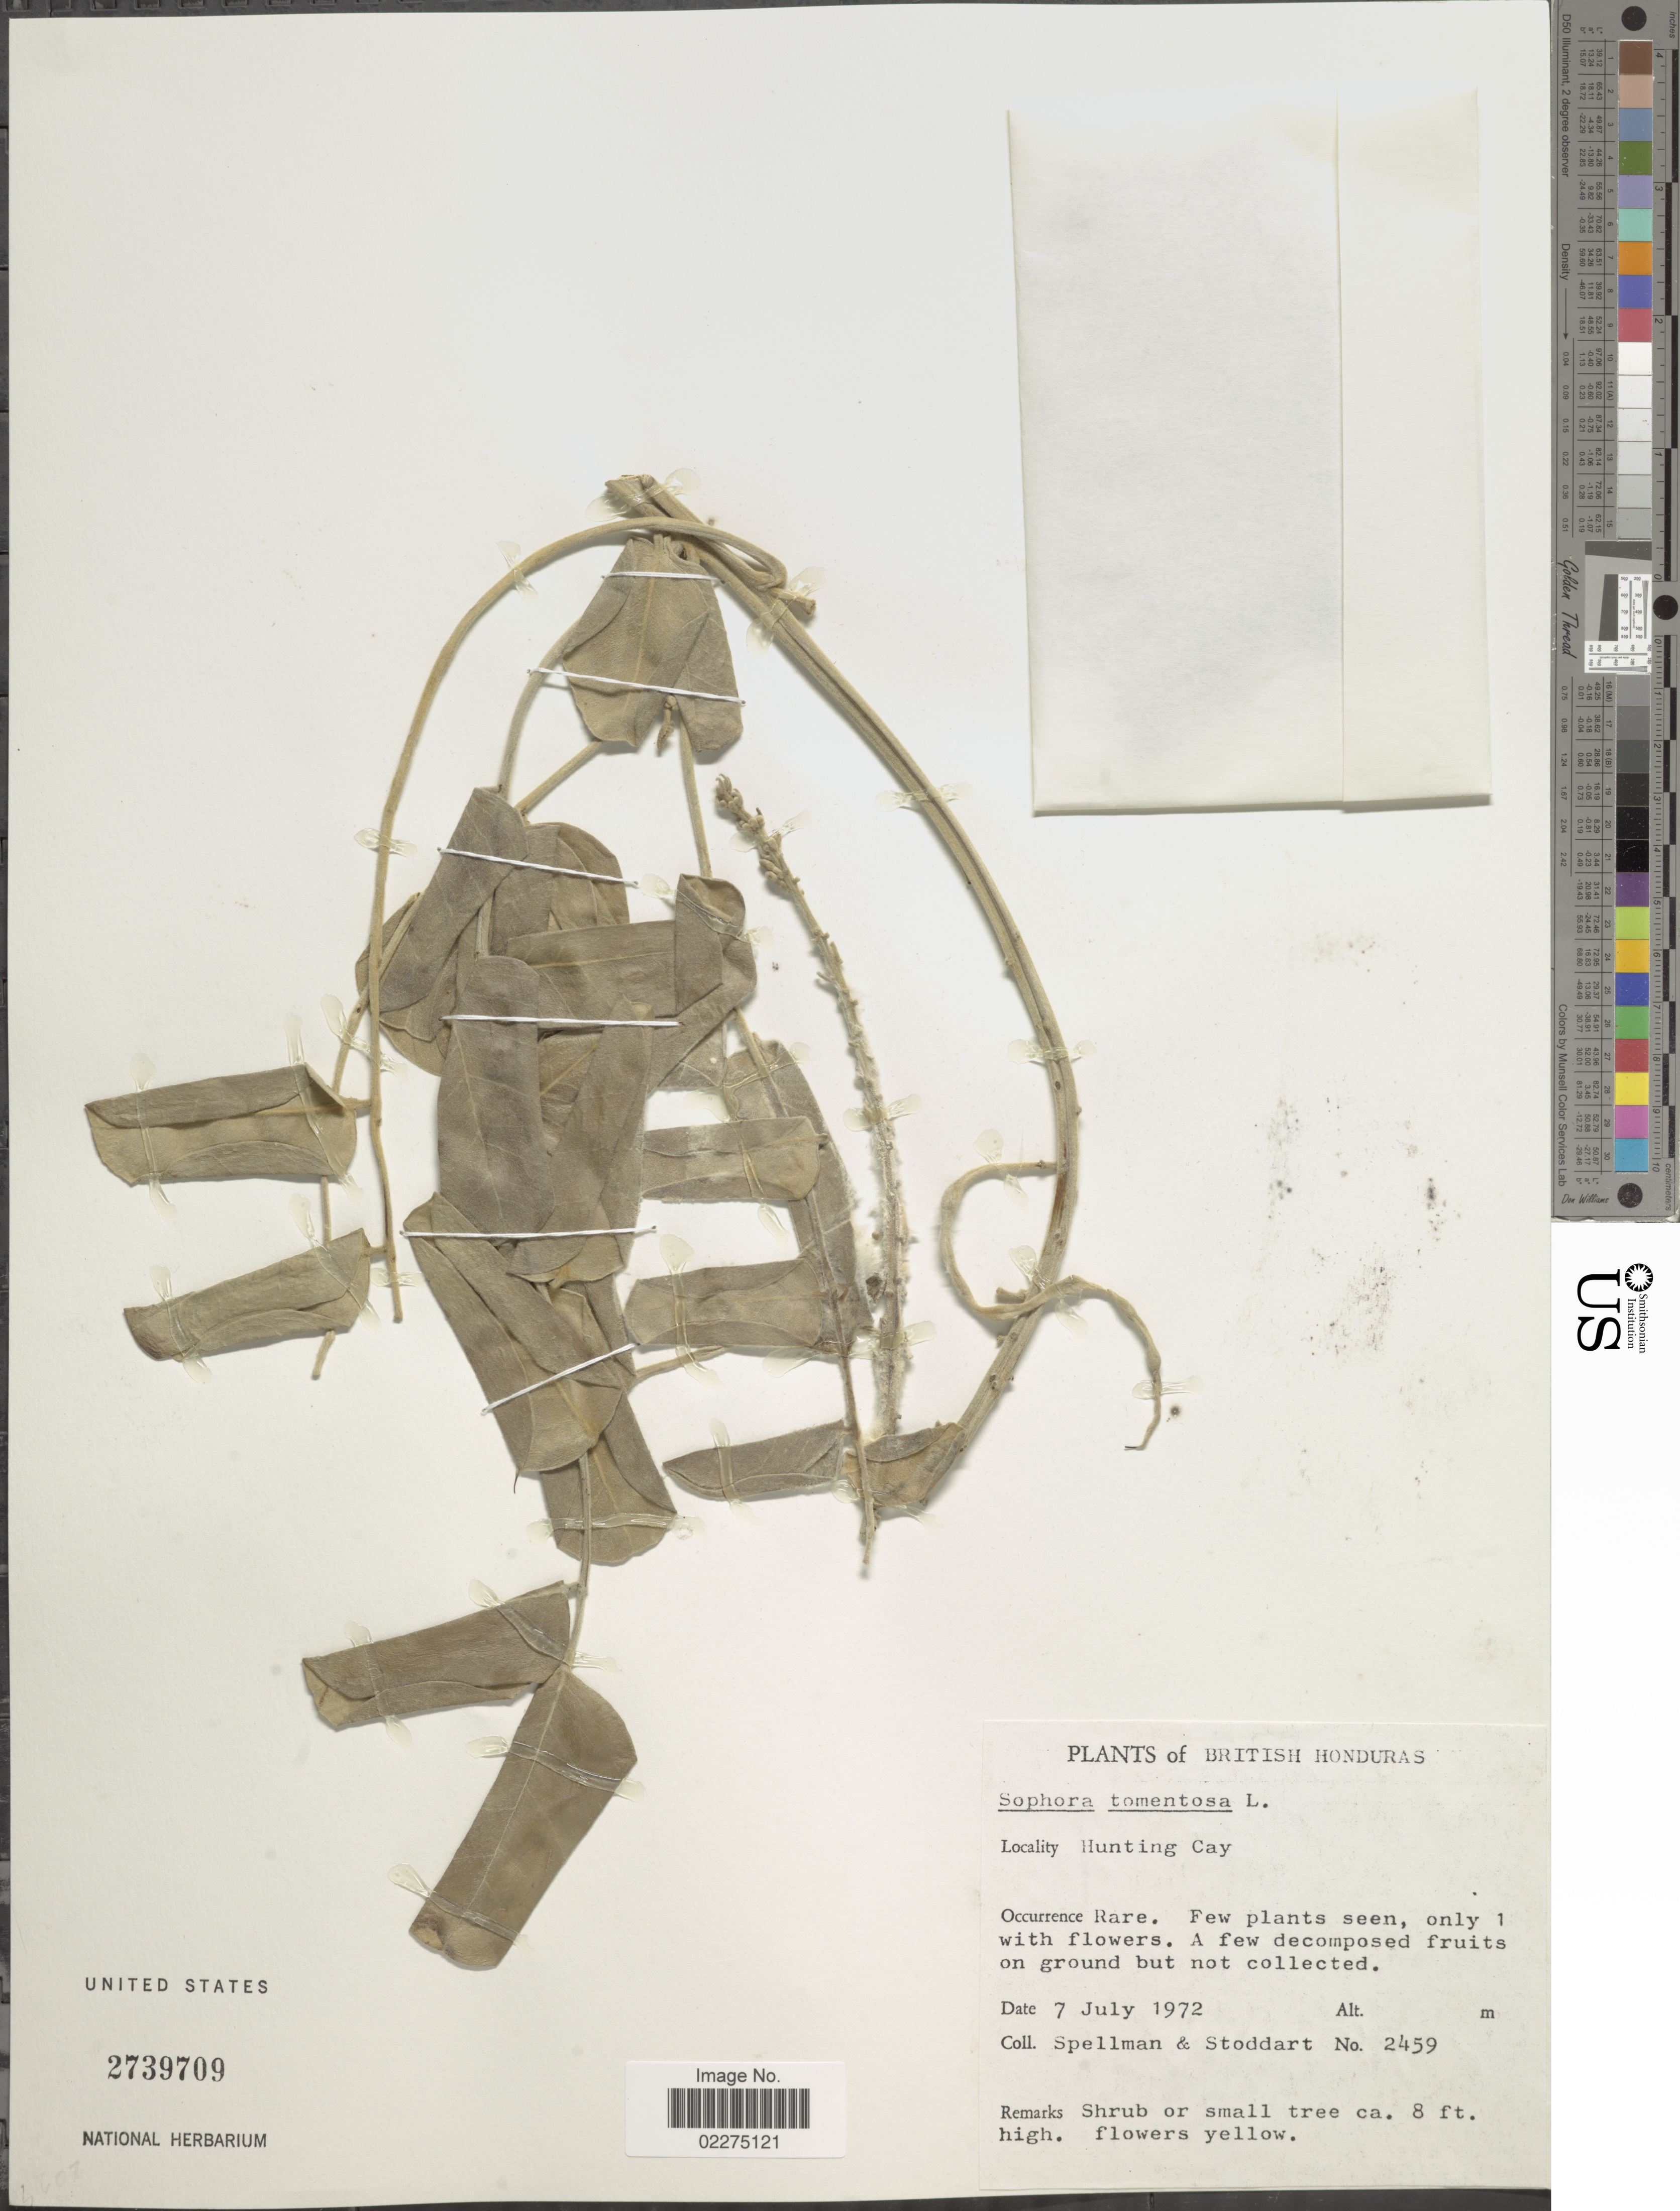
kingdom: Plantae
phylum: Tracheophyta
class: Magnoliopsida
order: Fabales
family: Fabaceae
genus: Sophora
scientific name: Sophora tomentosa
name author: L.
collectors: Spellman, -- & -. Stoddart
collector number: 2459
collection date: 1972-07-07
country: Belize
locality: Hunting Cay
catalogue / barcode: US 2739709